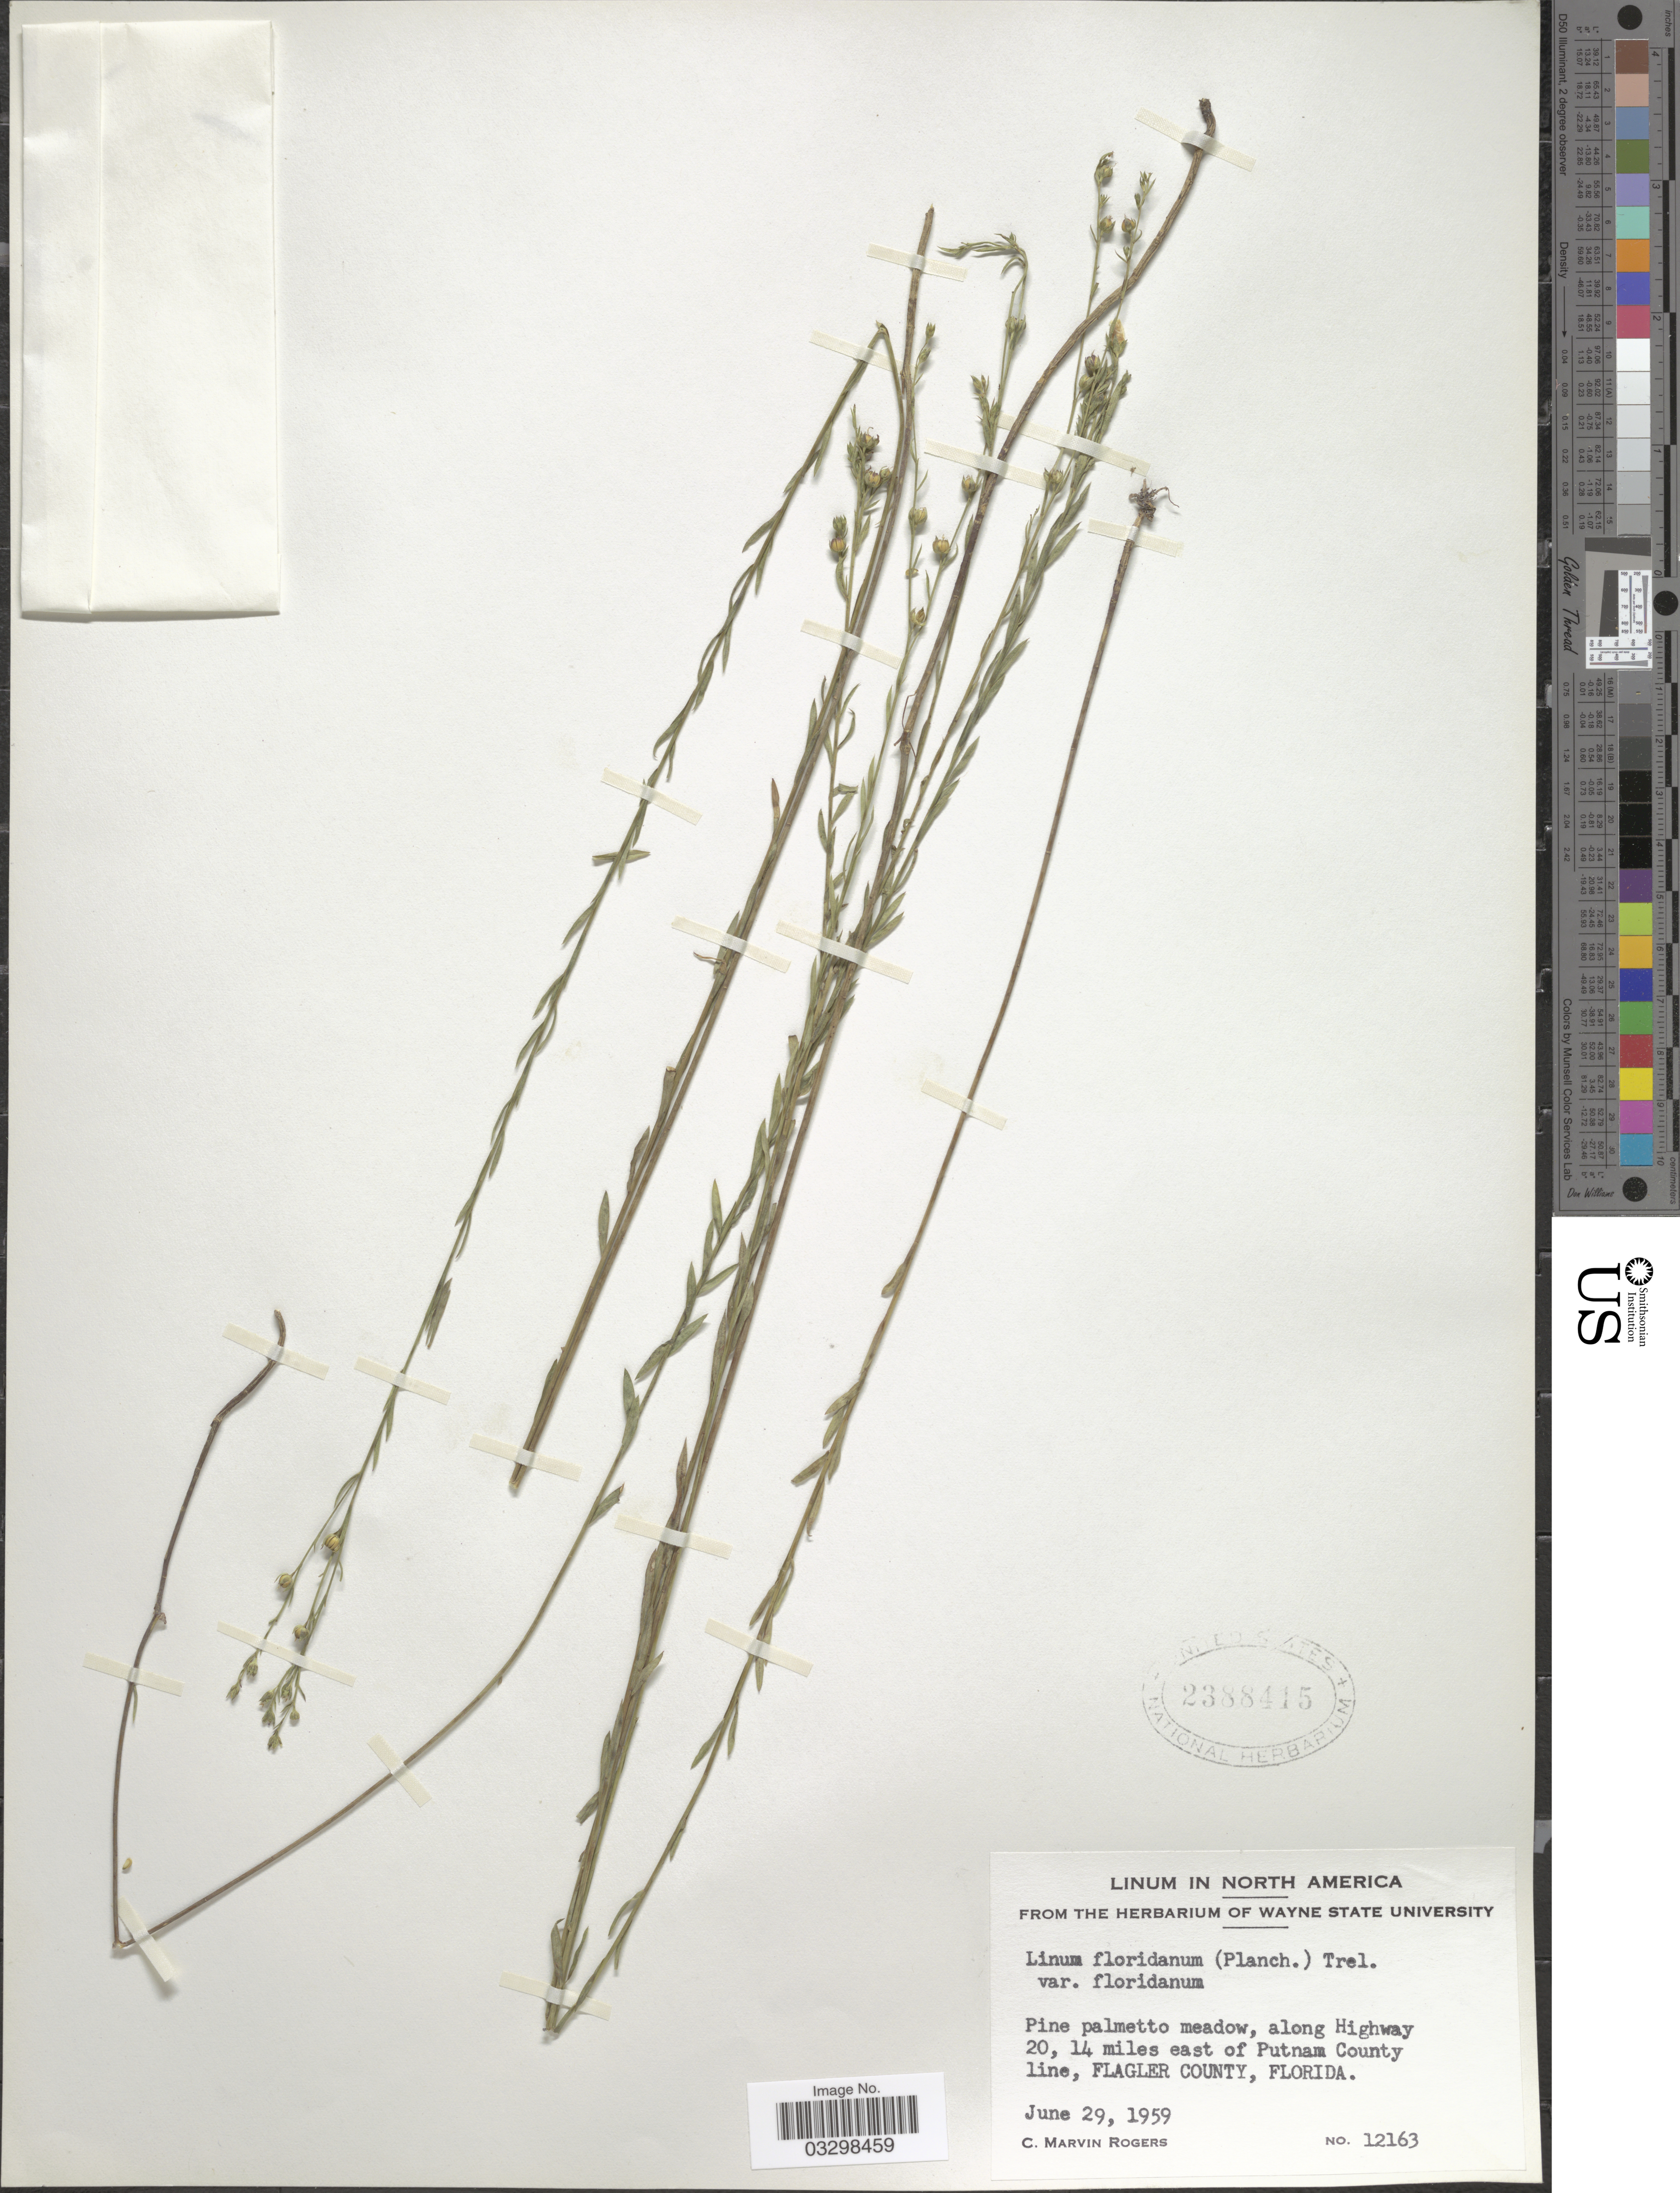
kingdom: Plantae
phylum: Tracheophyta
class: Magnoliopsida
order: Malpighiales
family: Linaceae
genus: Linum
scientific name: Linum floridanum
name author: (Planch.) Trel.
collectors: C. M. Rogers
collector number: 12163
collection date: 1959-06-29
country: United States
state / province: Florida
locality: Along Highway 20, 14 miles east of Putnam County line, Flagler County.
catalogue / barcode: US 2388415